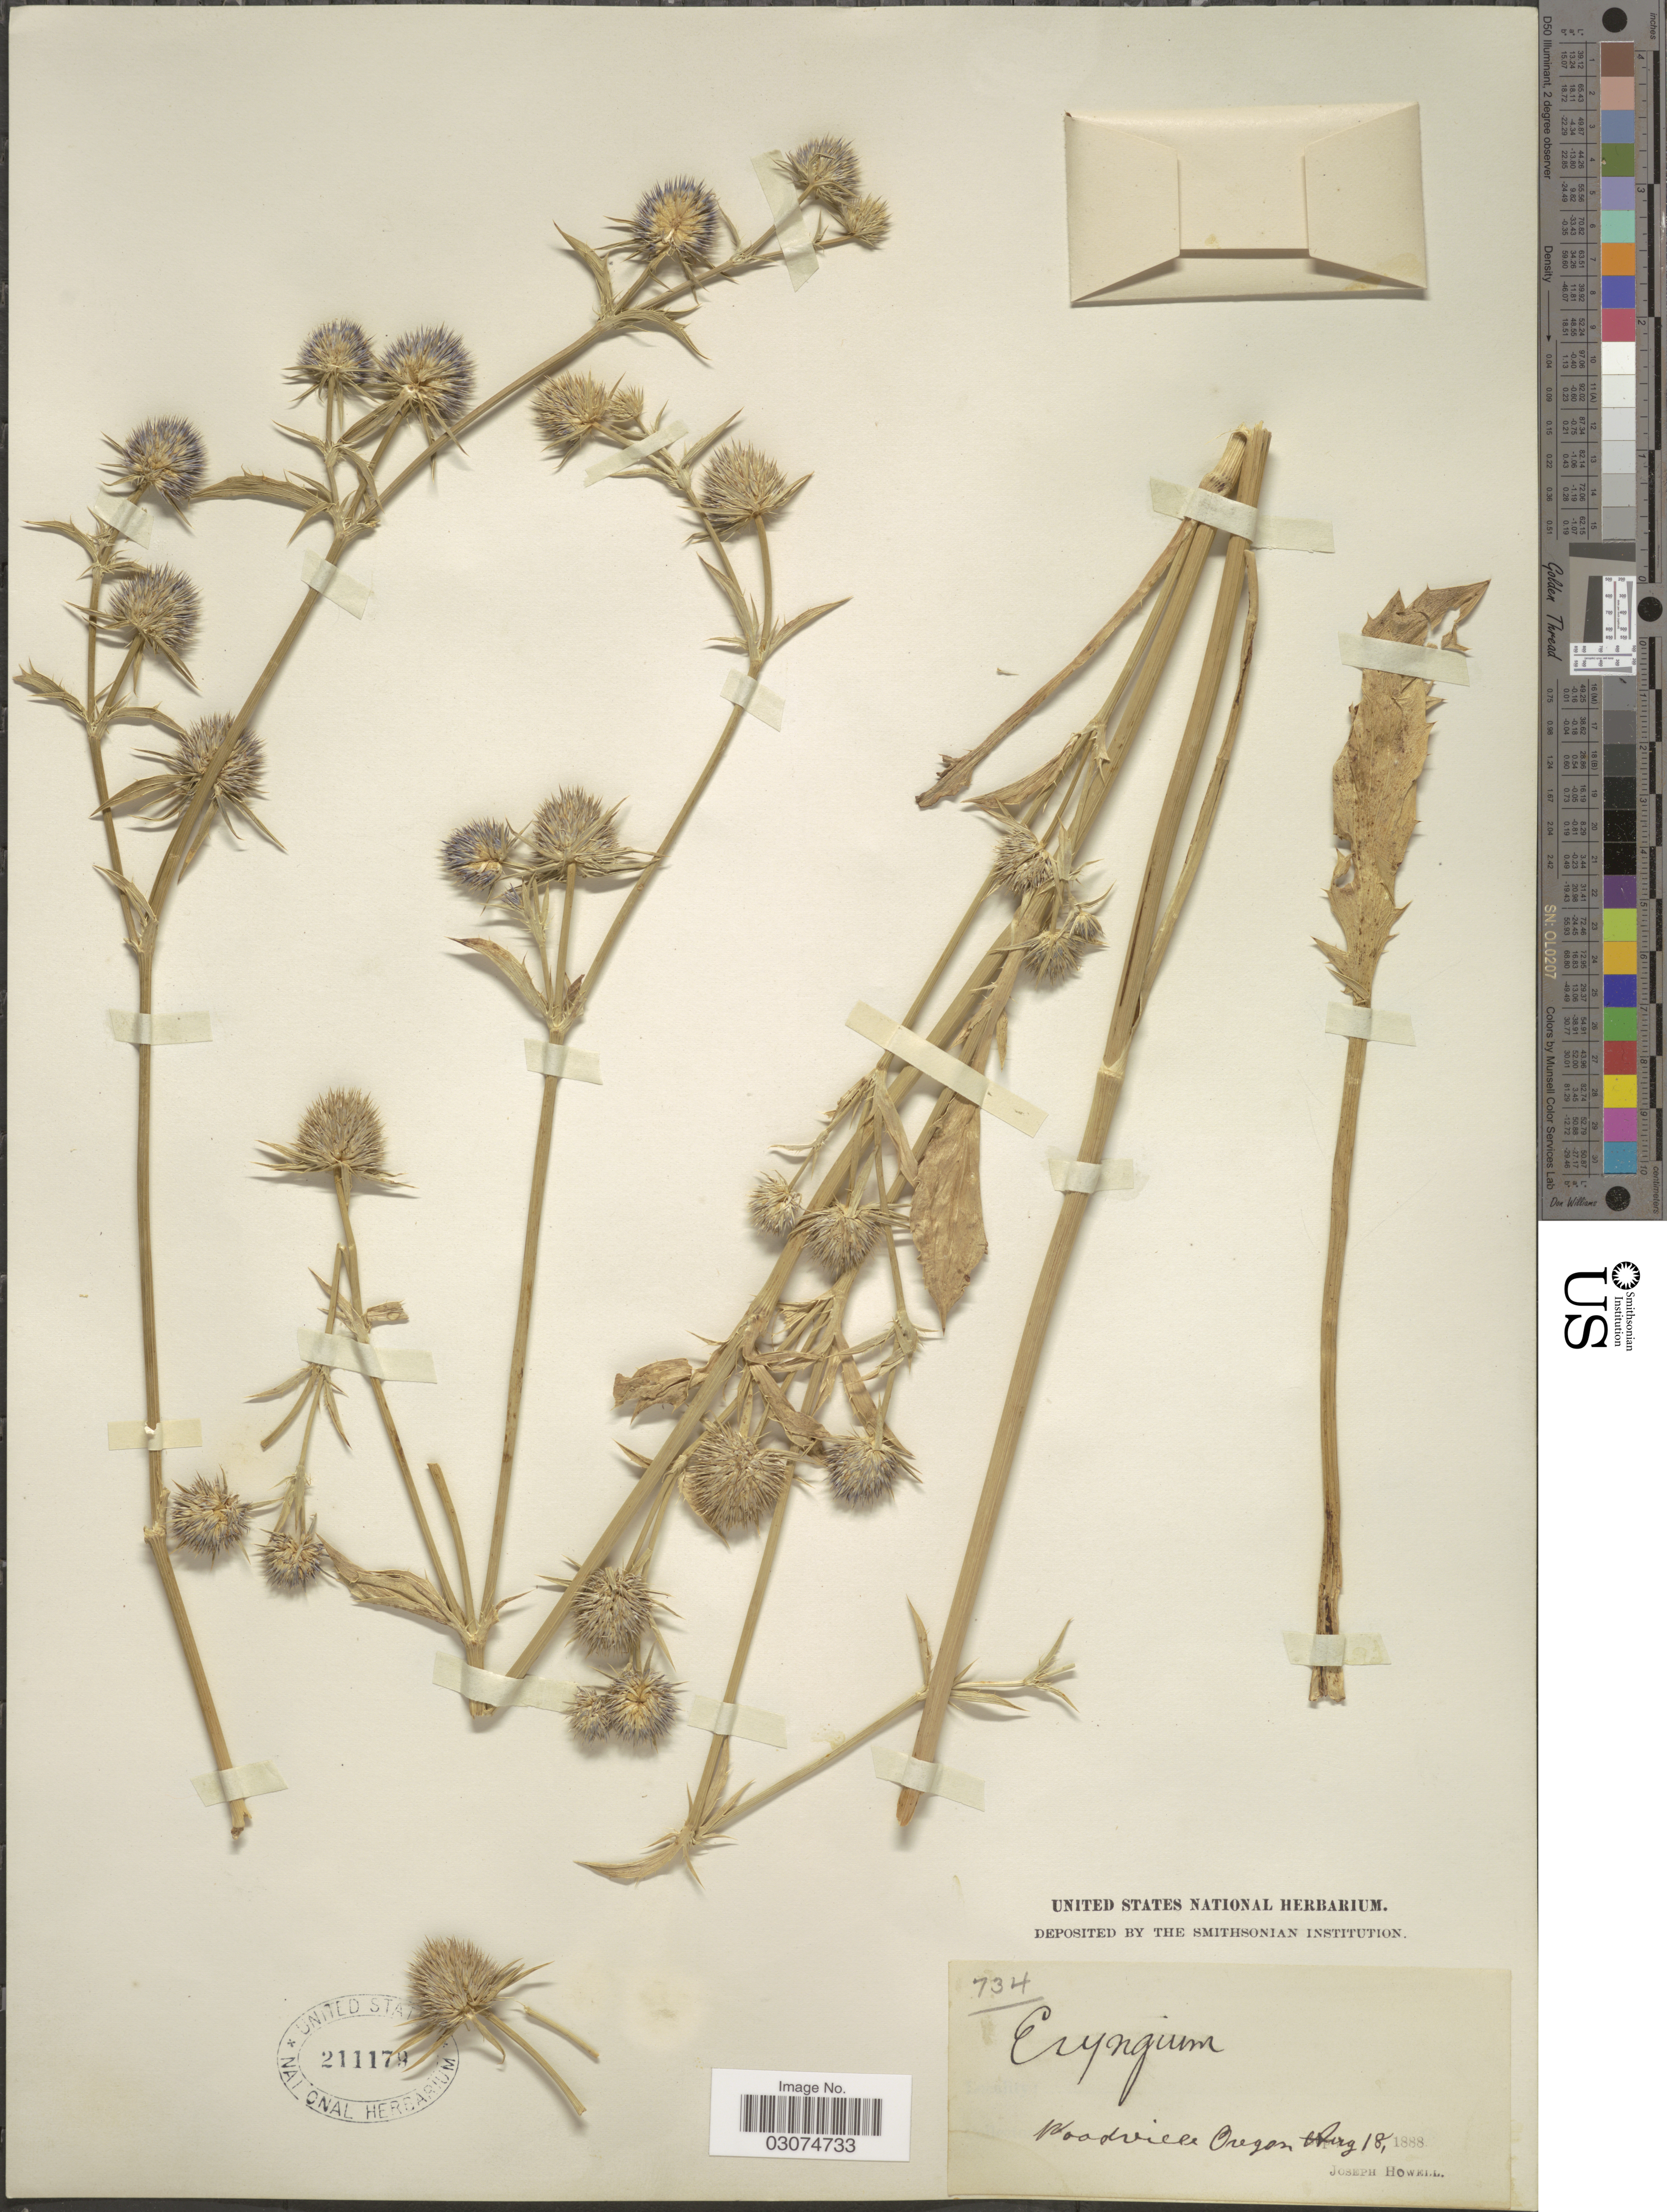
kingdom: Plantae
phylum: Tracheophyta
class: Magnoliopsida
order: Apiales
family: Apiaceae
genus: Eryngium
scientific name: Eryngium articulatum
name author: Hook.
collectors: J. Howell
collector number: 734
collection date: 1888-08-18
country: United States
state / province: Oregon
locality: Woodville.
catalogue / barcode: US 211179